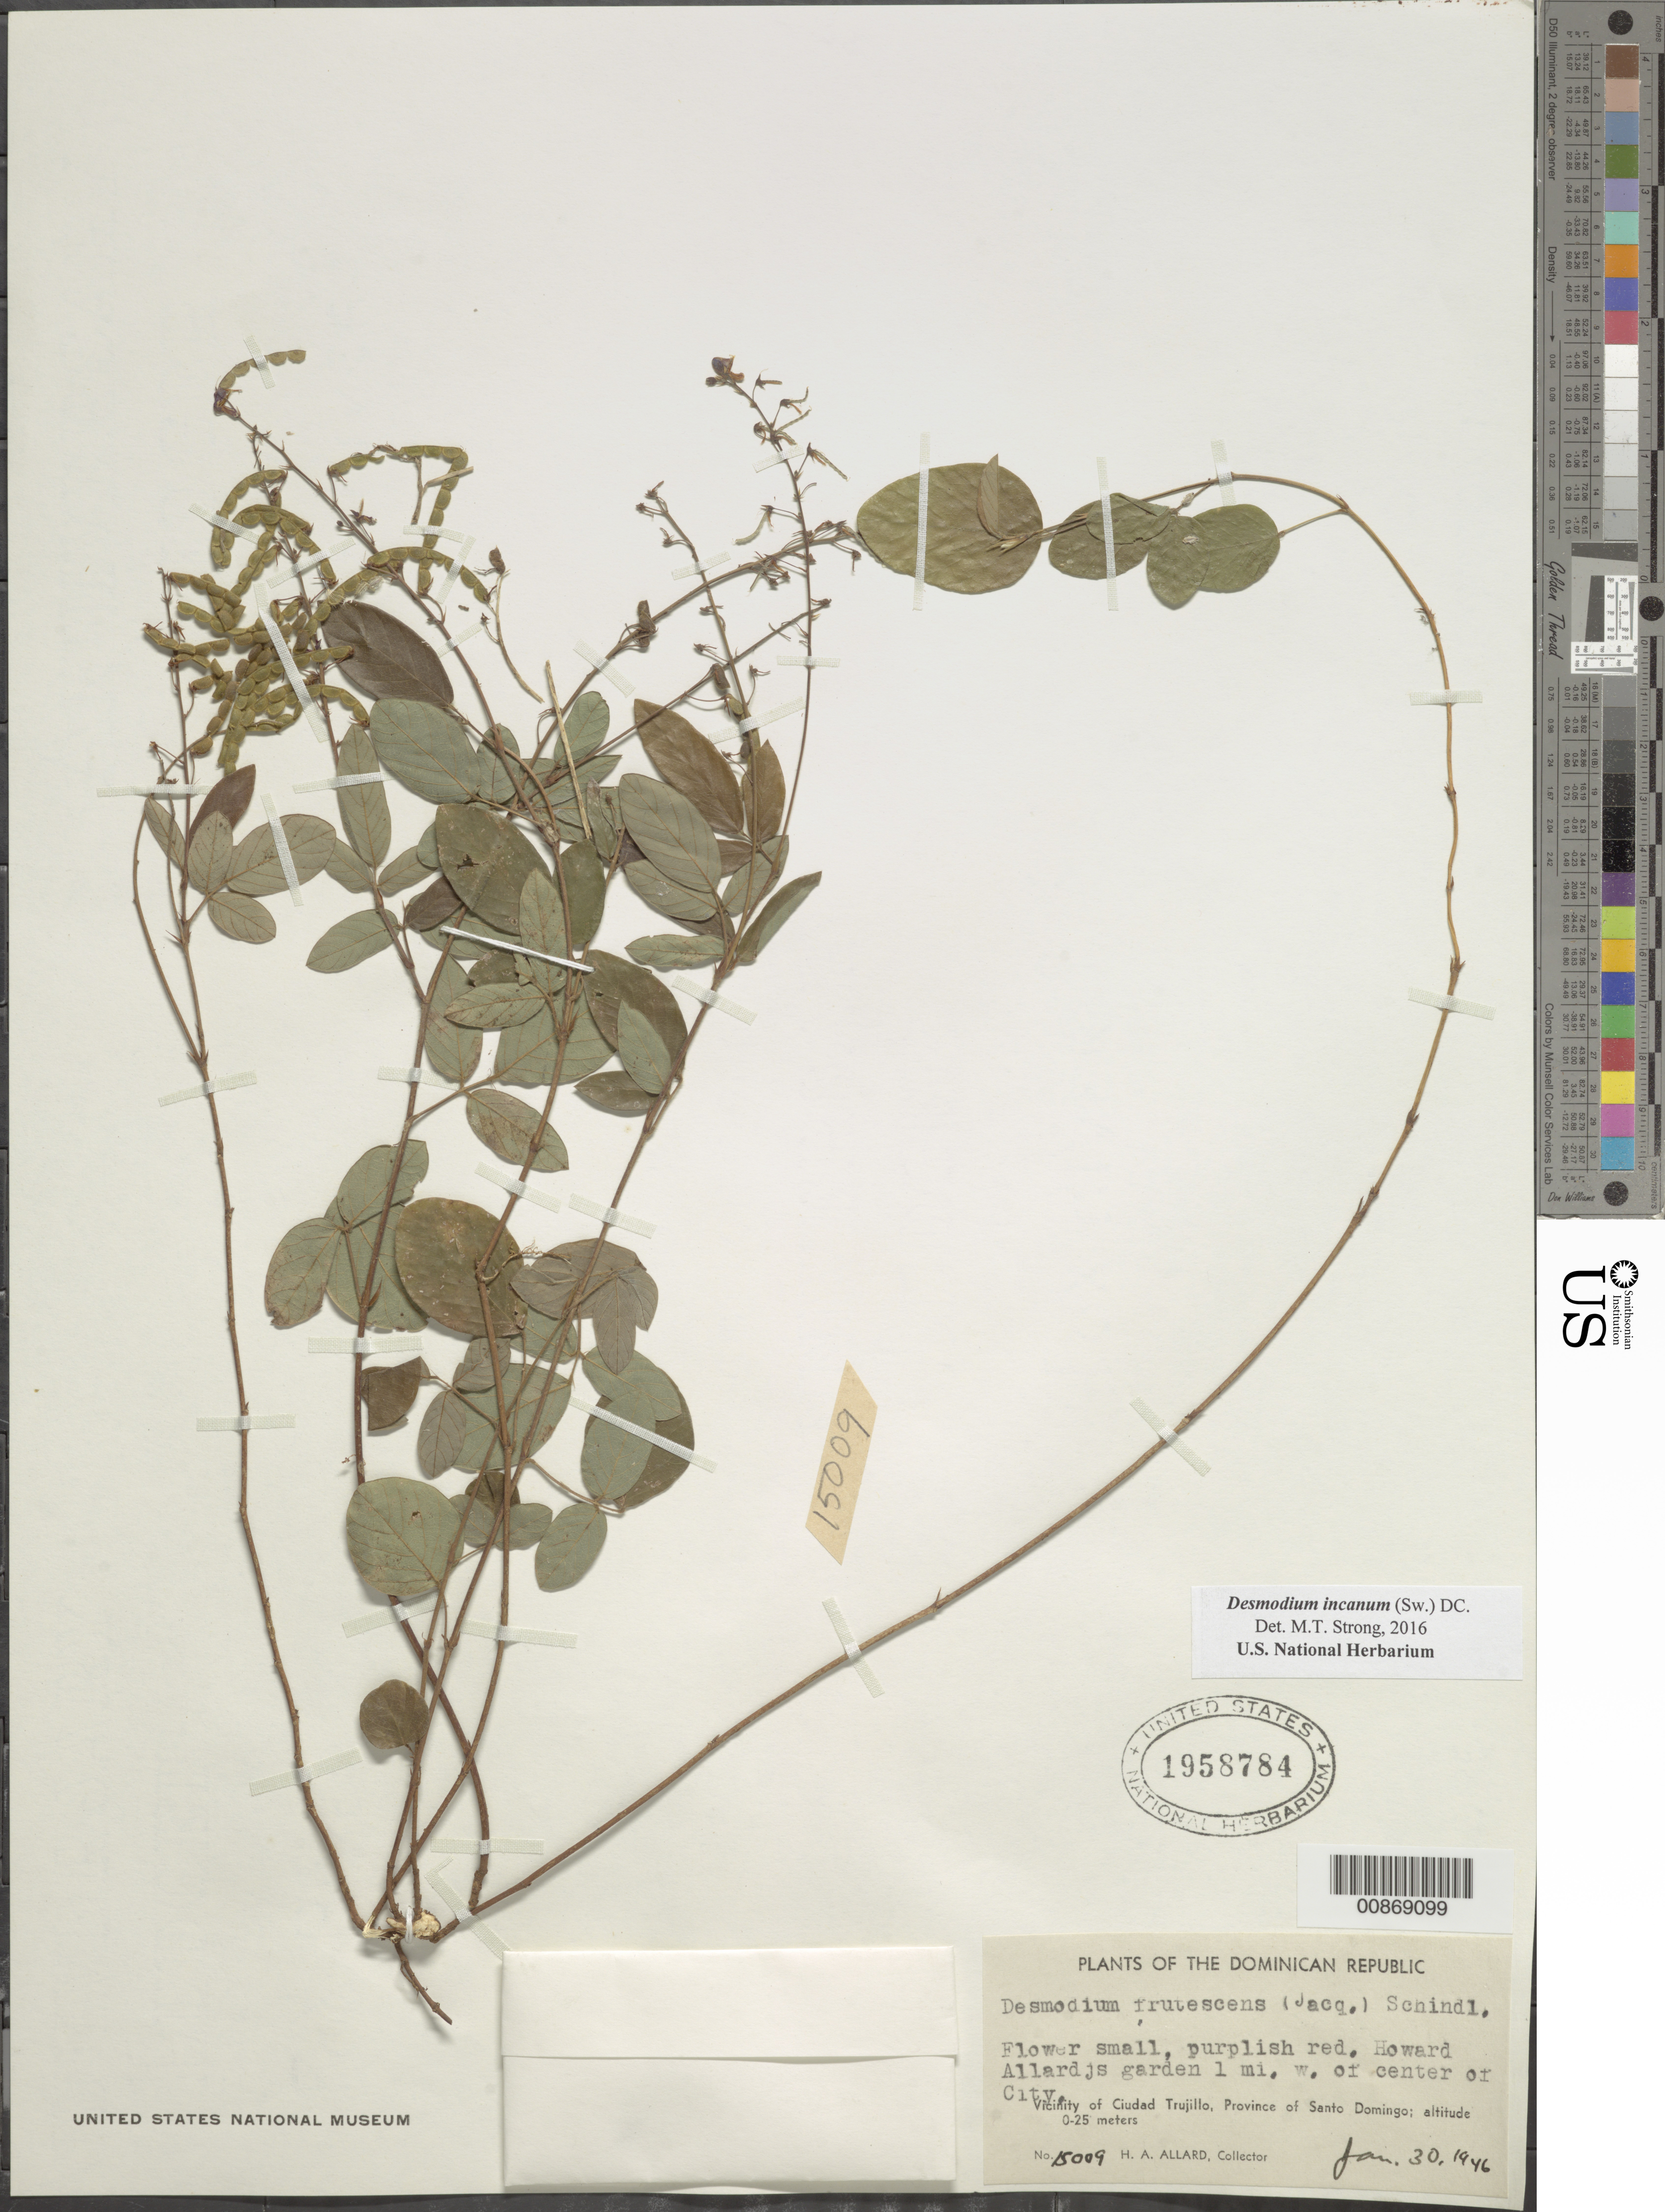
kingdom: Plantae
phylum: Tracheophyta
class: Magnoliopsida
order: Fabales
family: Fabaceae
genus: Desmodium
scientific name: Desmodium incanum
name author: (Sw.) DC.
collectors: H. A. Allard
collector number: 15009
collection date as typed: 30 Jan 1946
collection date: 1946-01-30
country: Dominican Republic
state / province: Distrito Nacional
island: Hispaniola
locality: Vicinity of Ciudad Trujillo, Province of Santo Domingo (obsolete). Howard Allard's garden, 1 mi. W of center of city.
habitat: Graden.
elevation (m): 0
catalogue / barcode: US 1958784